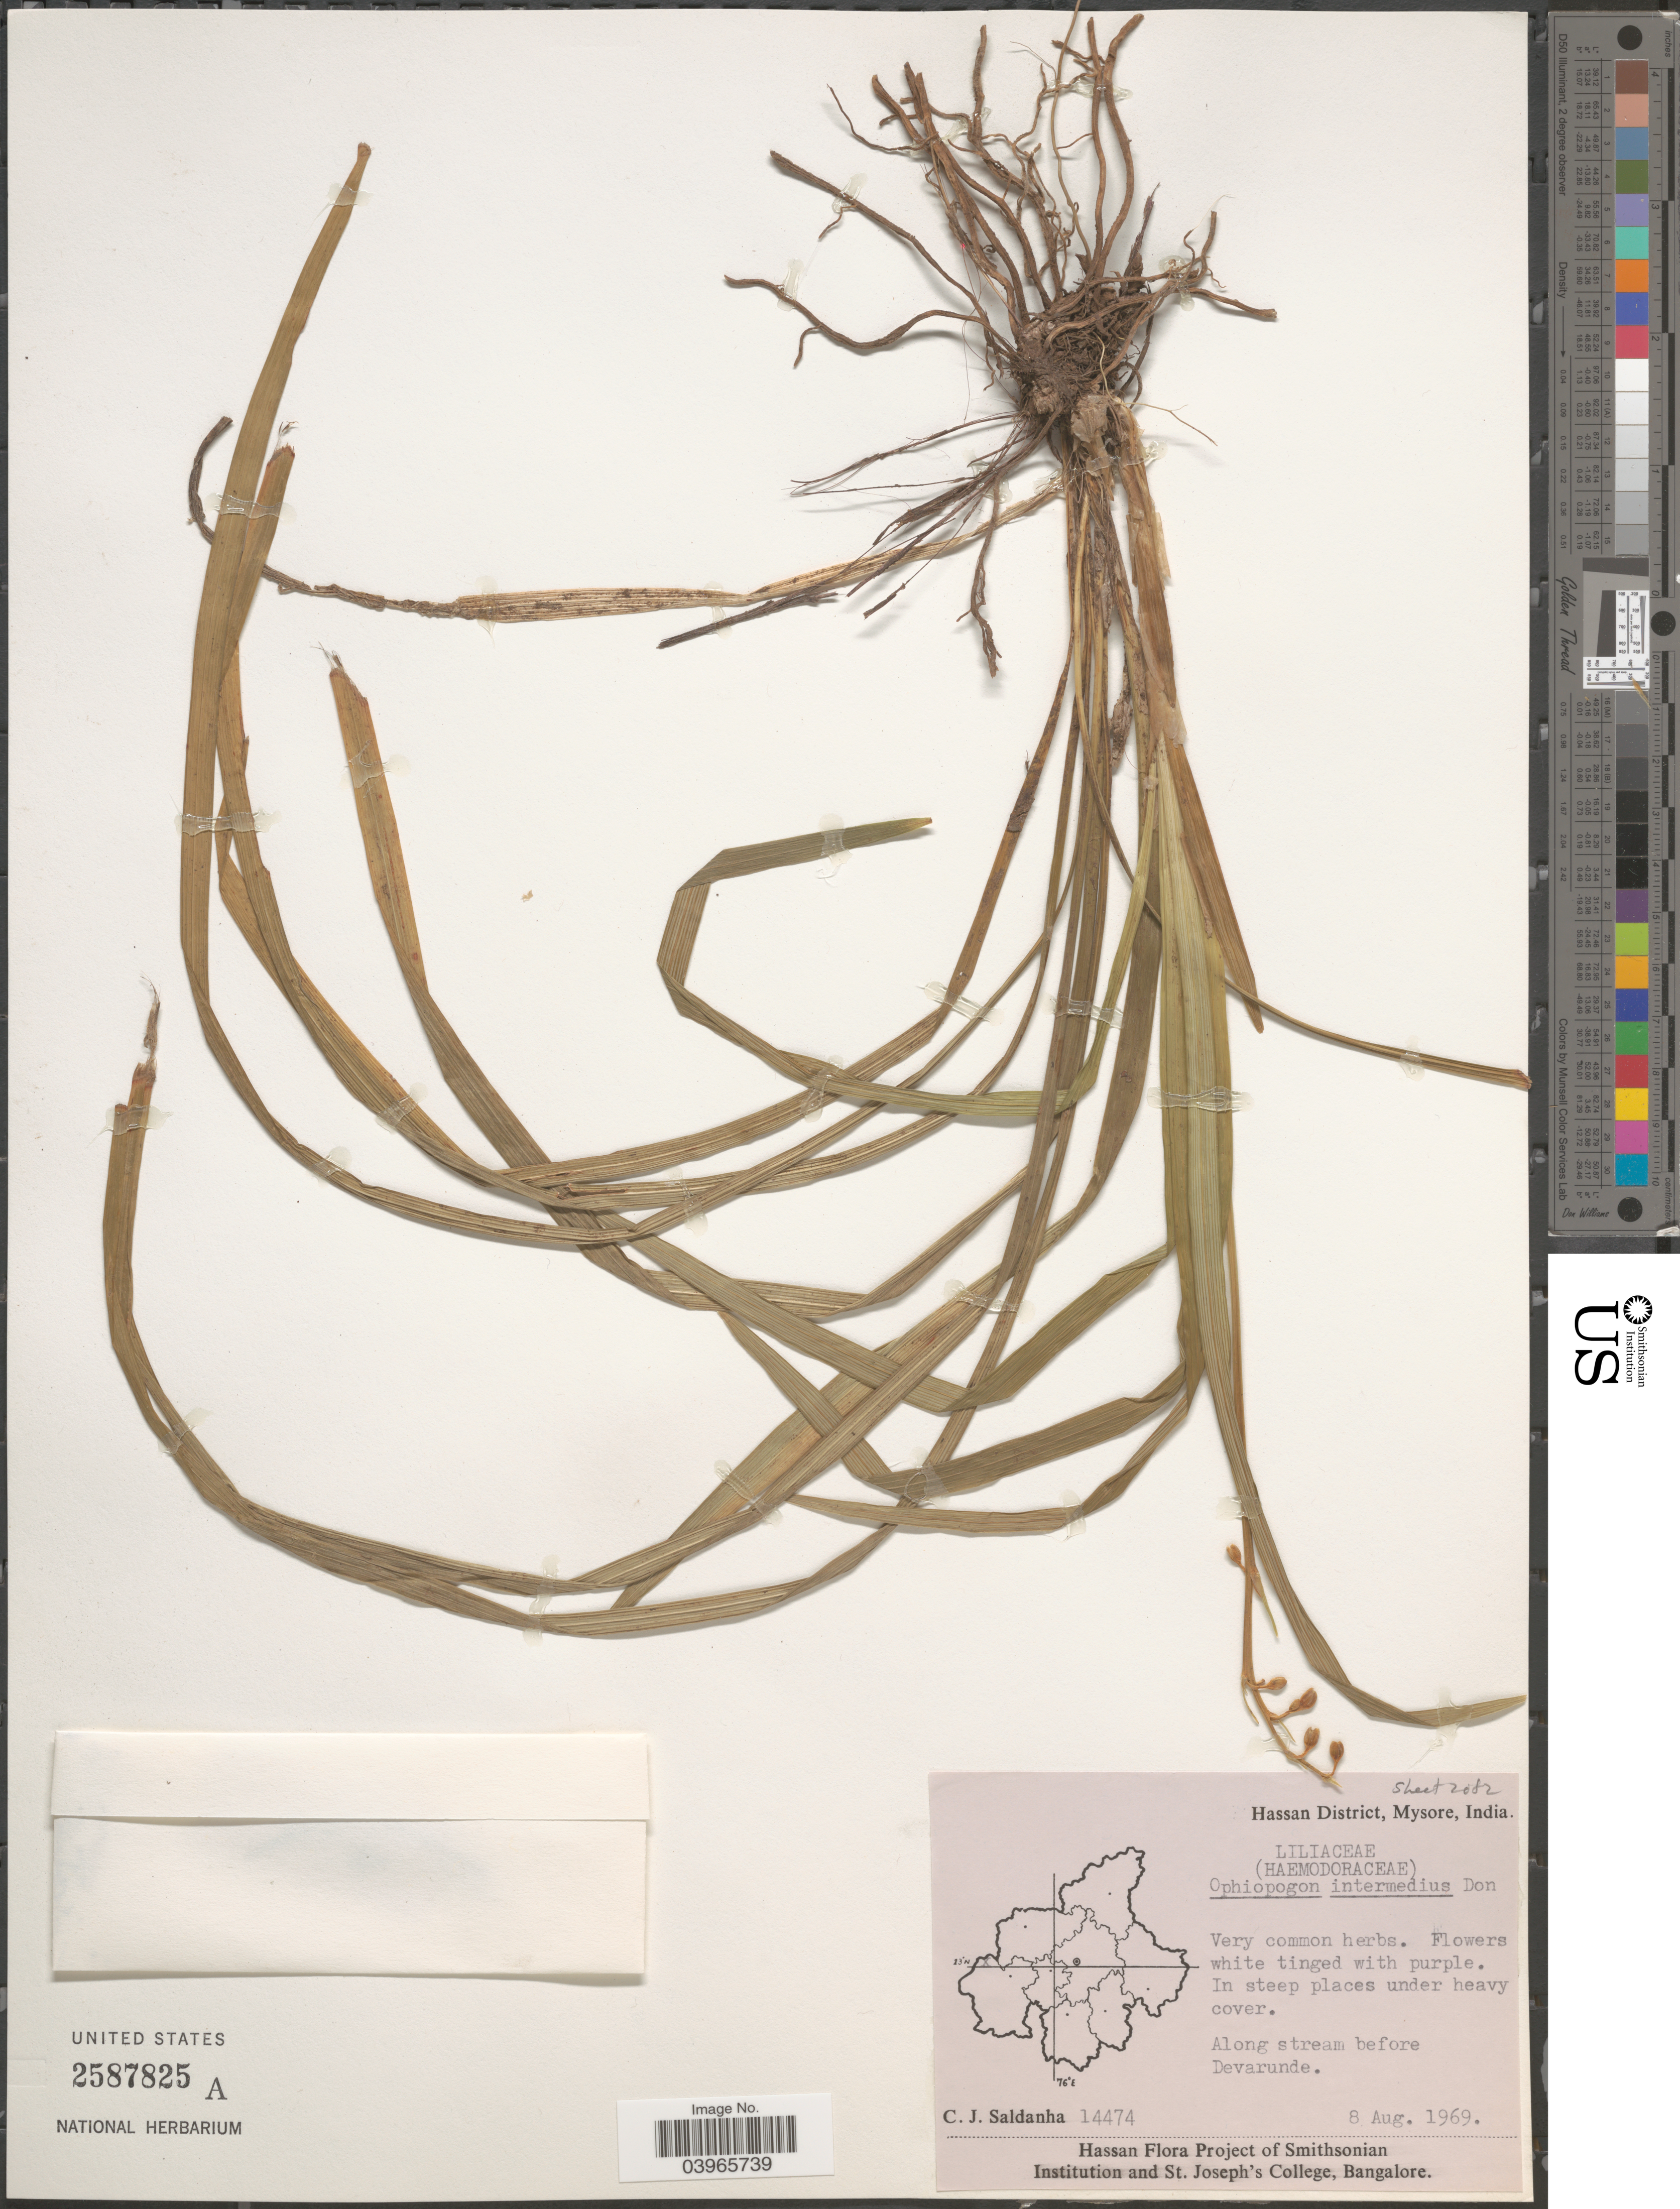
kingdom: Plantae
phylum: Tracheophyta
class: Liliopsida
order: Asparagales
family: Asparagaceae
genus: Ophiopogon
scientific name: Ophiopogon intermedius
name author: D. Don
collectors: C. J. Saldanha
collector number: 14474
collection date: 1969-08-08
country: India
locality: Hassan District, Mysore. Along stream before Devarunde.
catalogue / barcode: US 2587825A